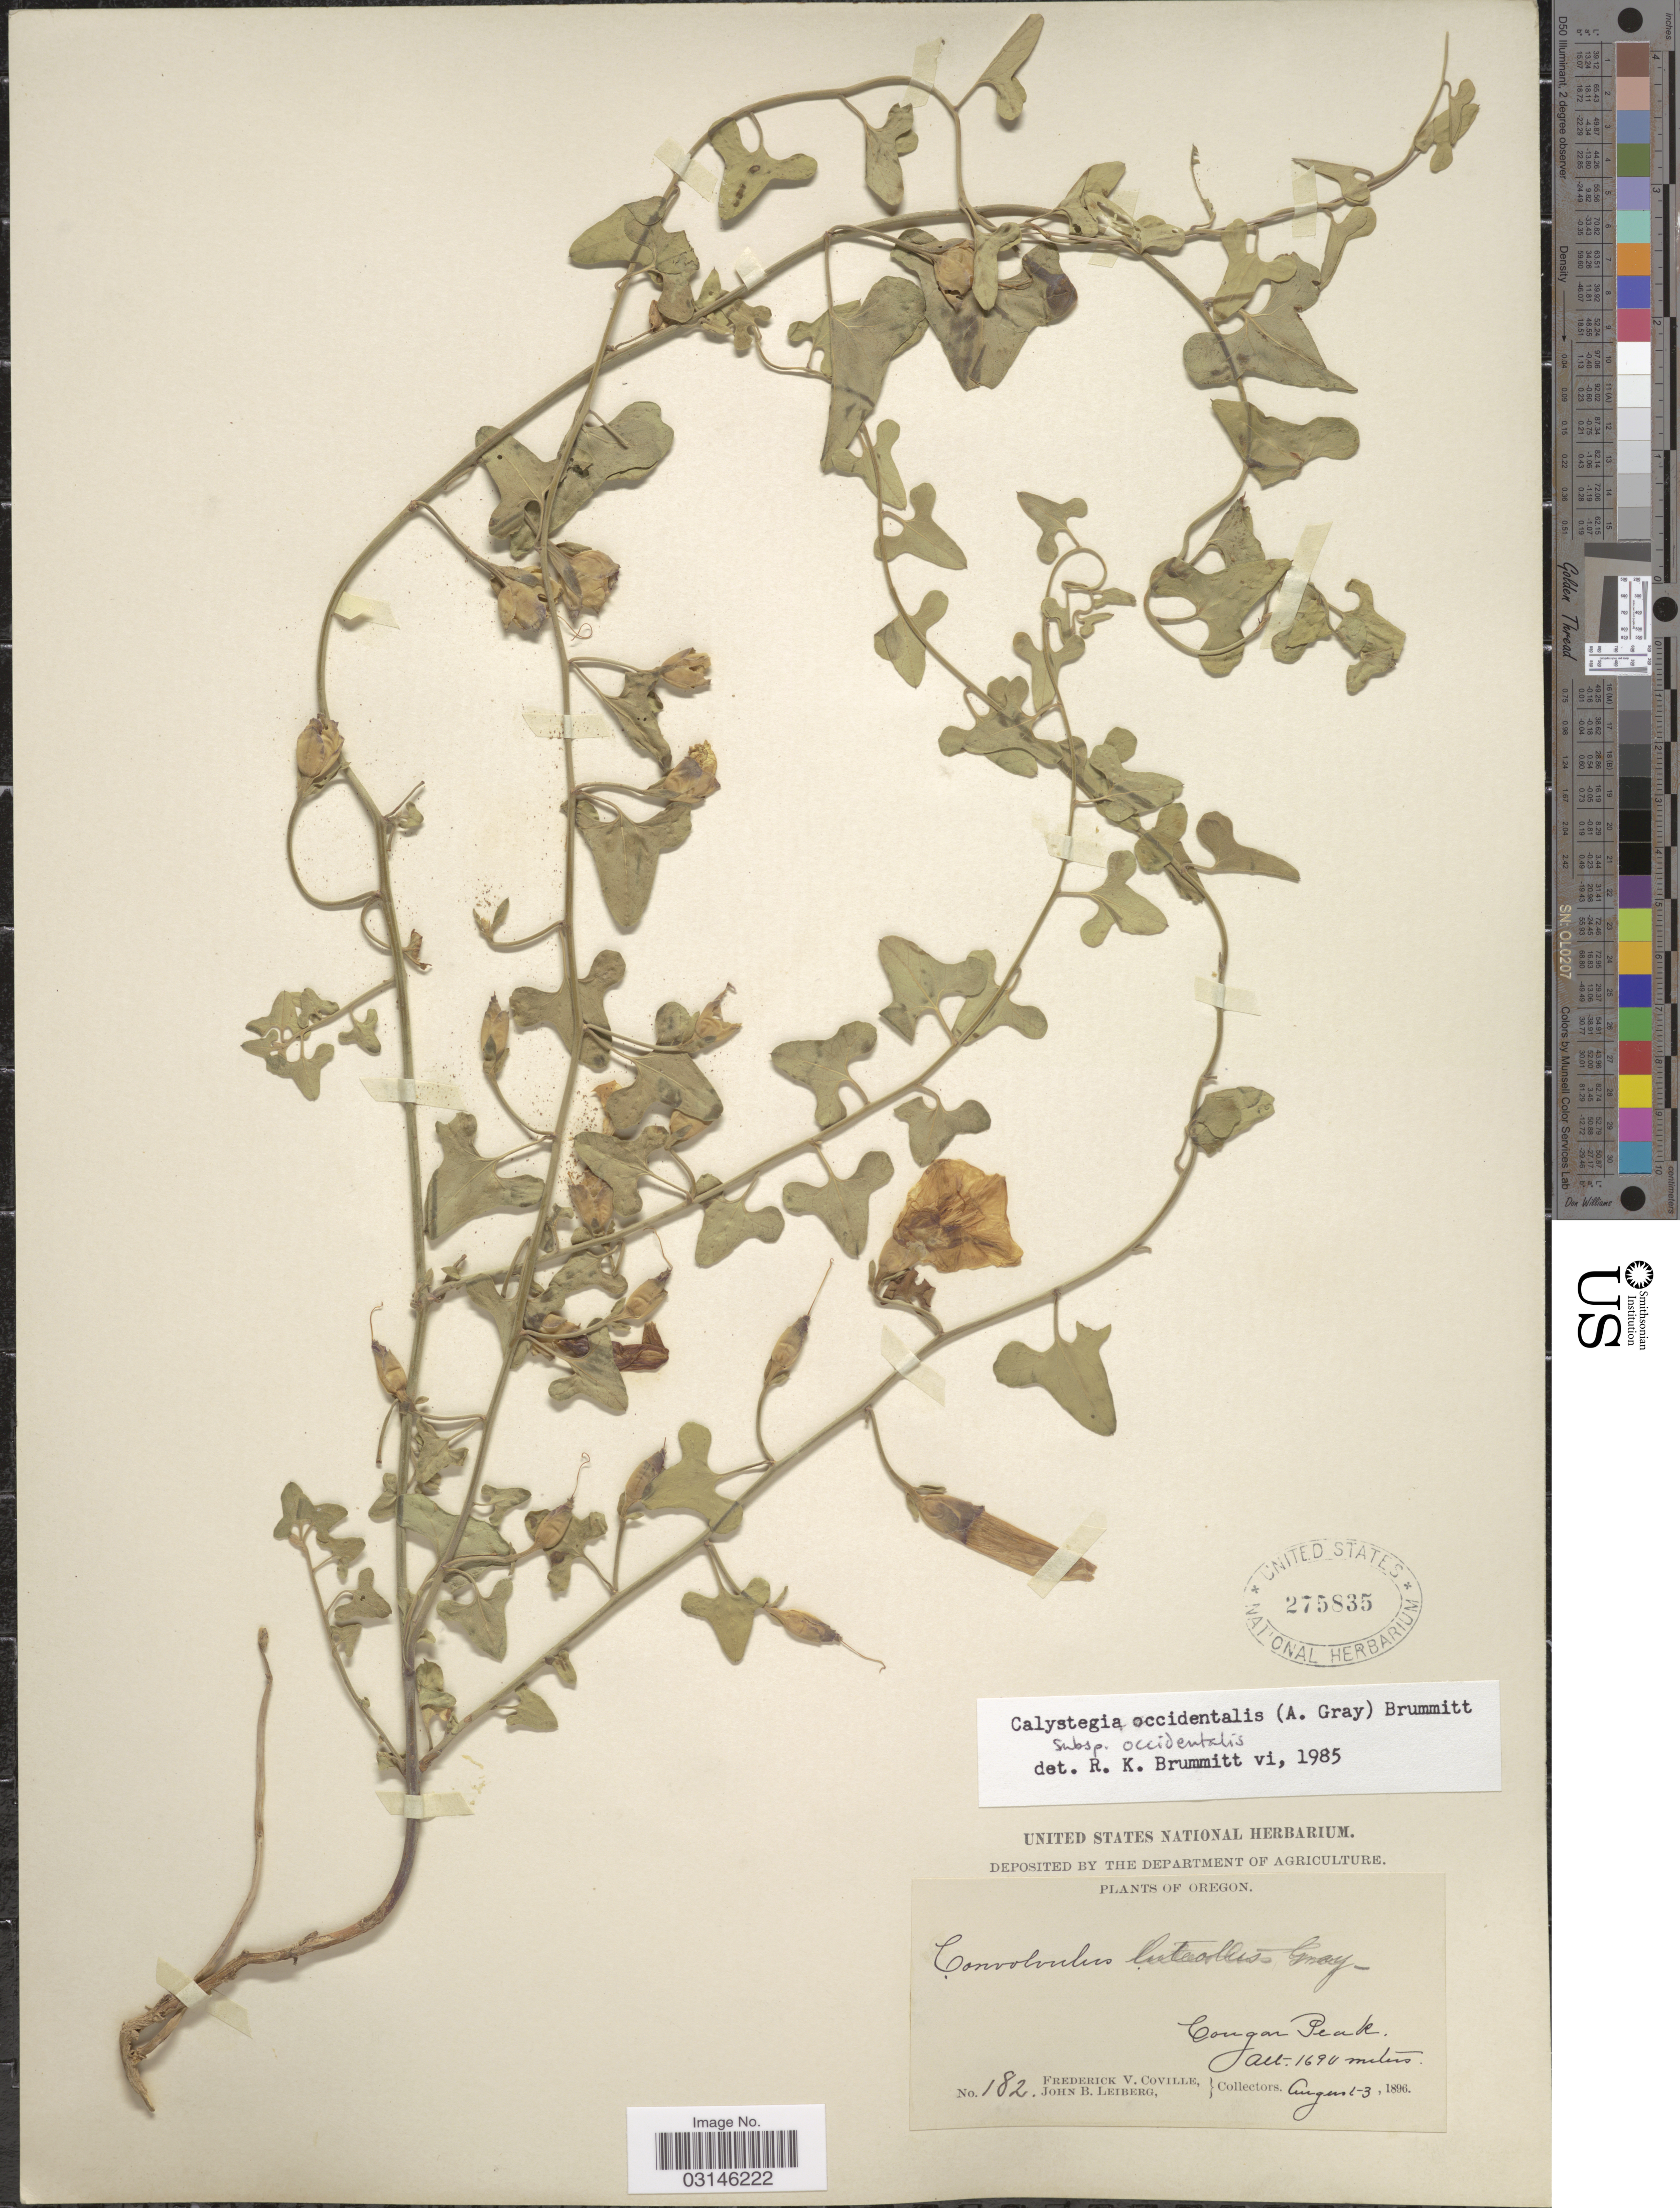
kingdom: Plantae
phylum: Tracheophyta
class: Magnoliopsida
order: Solanales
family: Convolvulaceae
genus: Calystegia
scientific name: Calystegia occidentalis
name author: (A. Gray) Brummitt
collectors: F. V. Coville & J. B. Leiberg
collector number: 182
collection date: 1896-08-01/1896-08-03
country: United States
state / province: Oregon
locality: Cougar Peak.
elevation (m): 1690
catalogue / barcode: US 275835